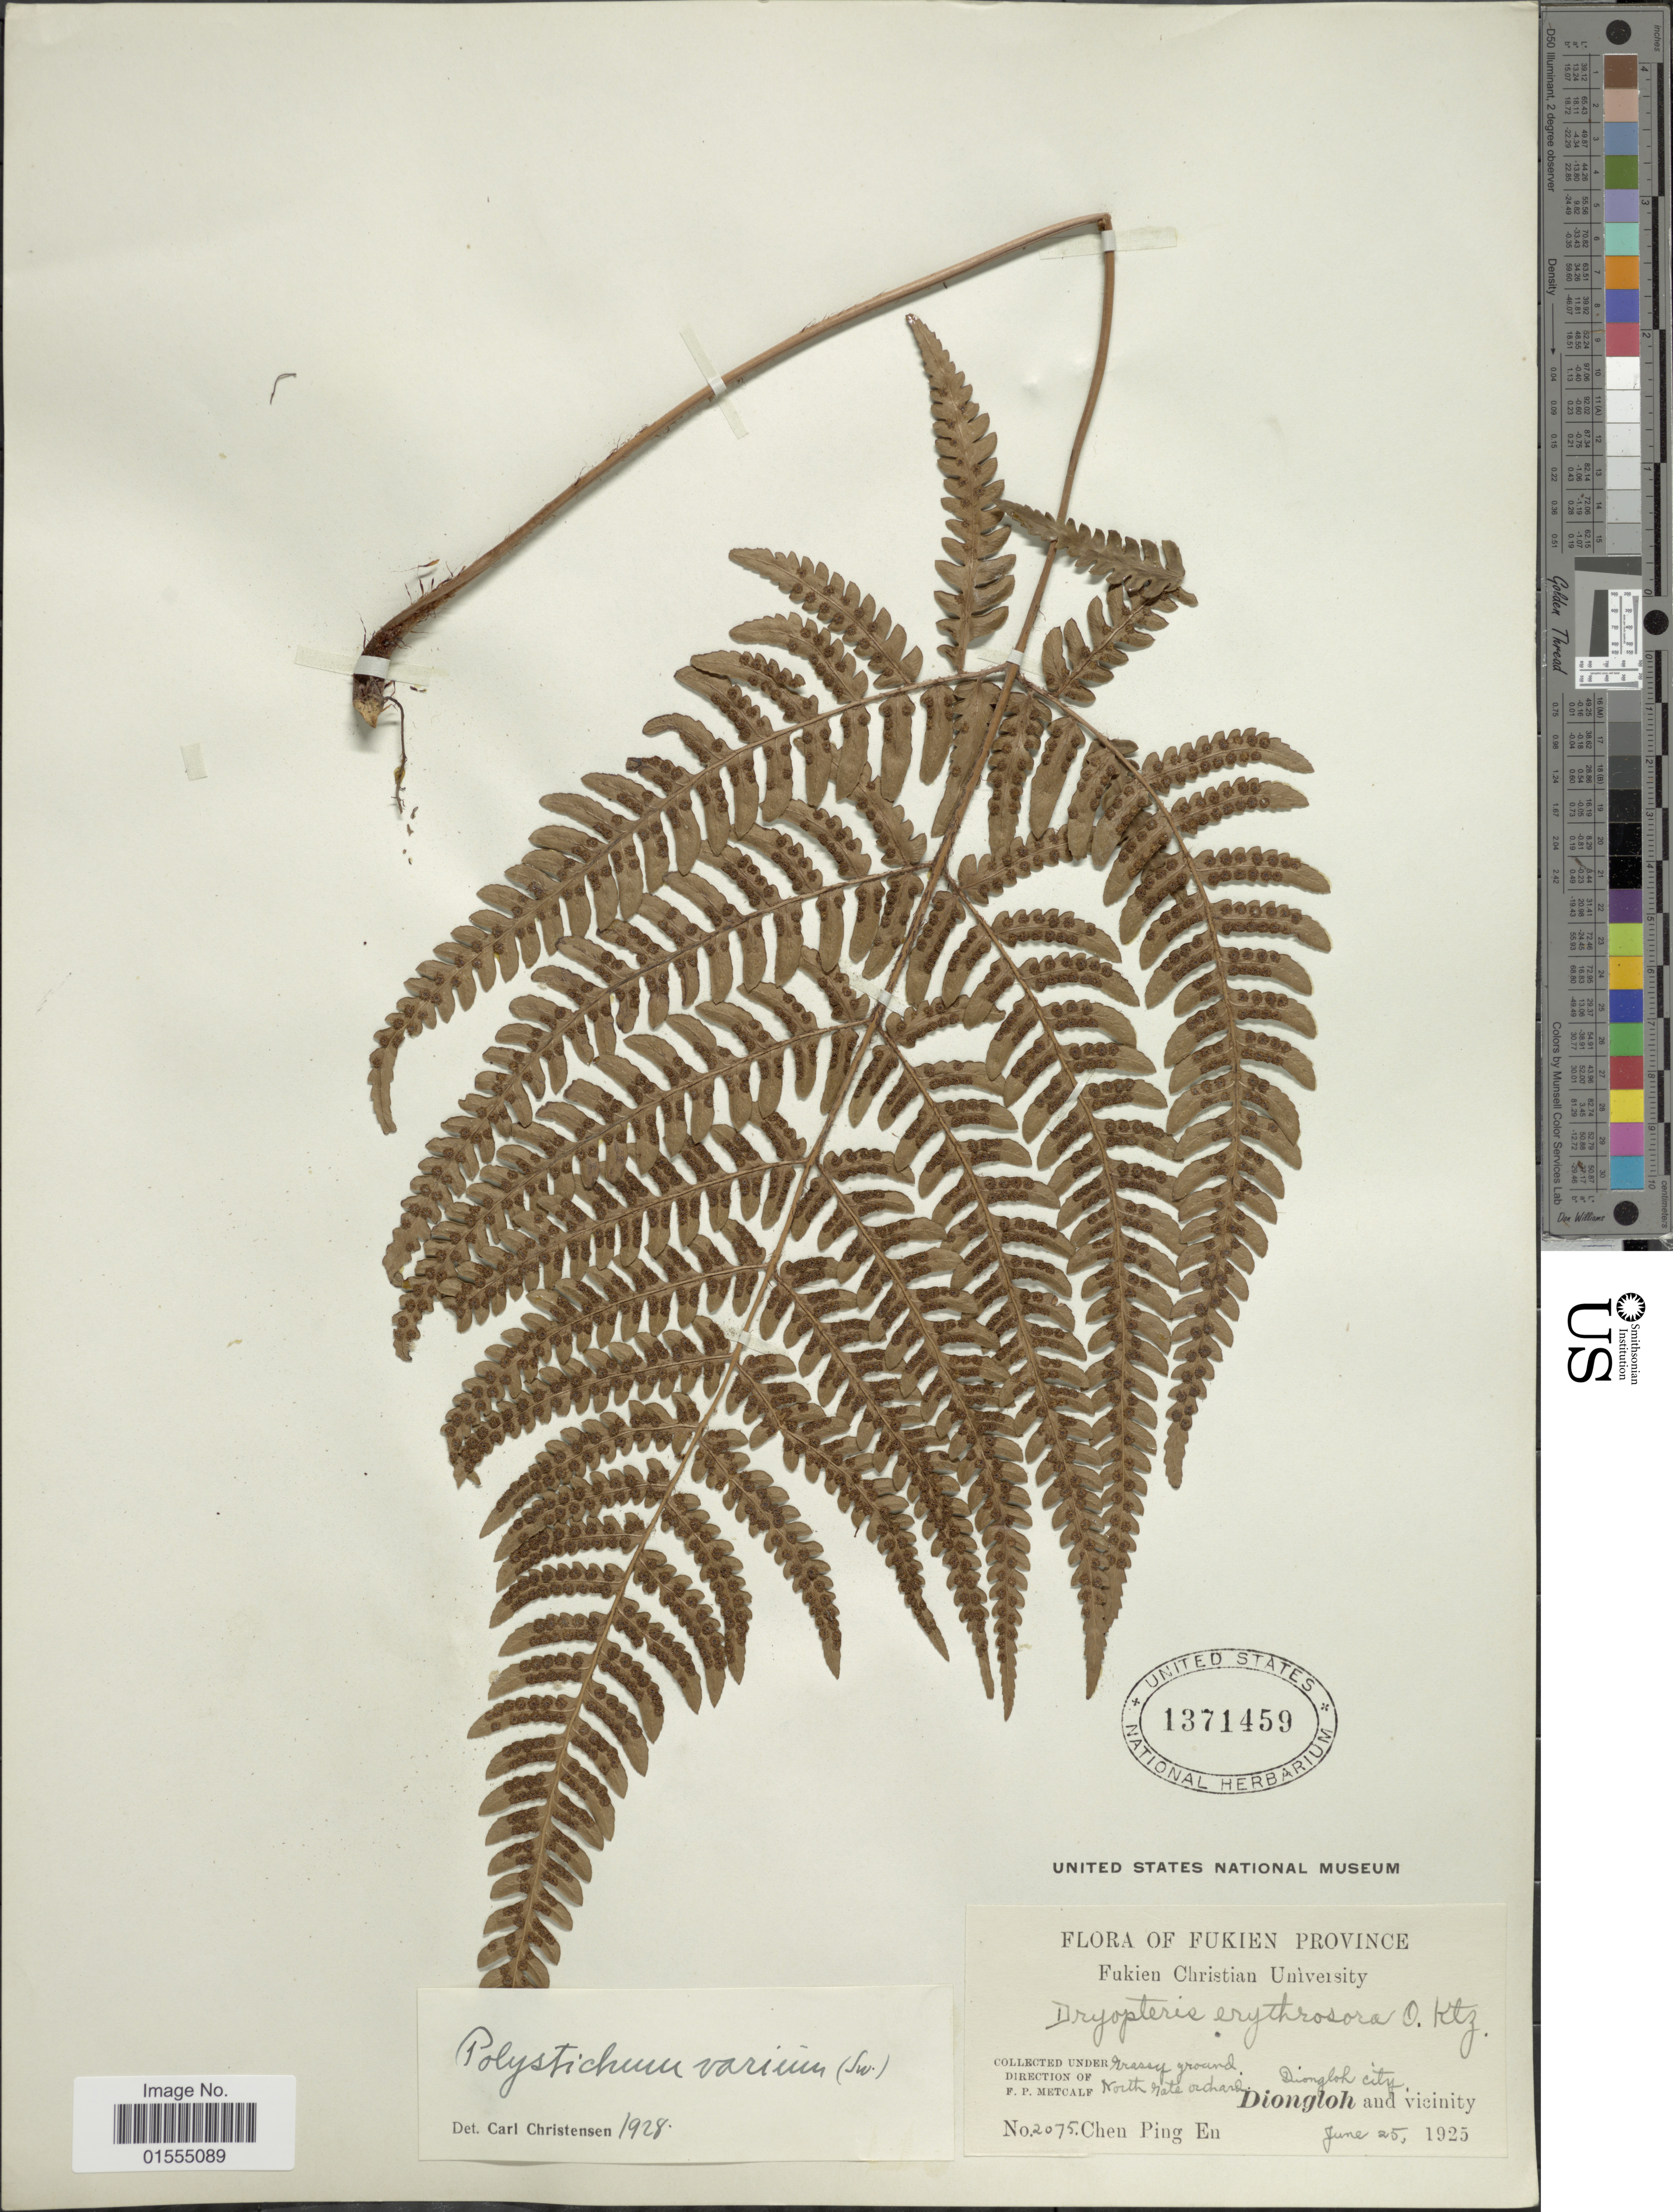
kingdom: Plantae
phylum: Tracheophyta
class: Polypodiopsida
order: Polypodiales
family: Dryopteridaceae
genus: Dryopteris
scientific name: Dryopteris varia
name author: (L.) Kuntze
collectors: C. Ping En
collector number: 2075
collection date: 1925-06-25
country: China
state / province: Fujian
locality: Fukien Province, Diongloh and vicinity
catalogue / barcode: US 1371459